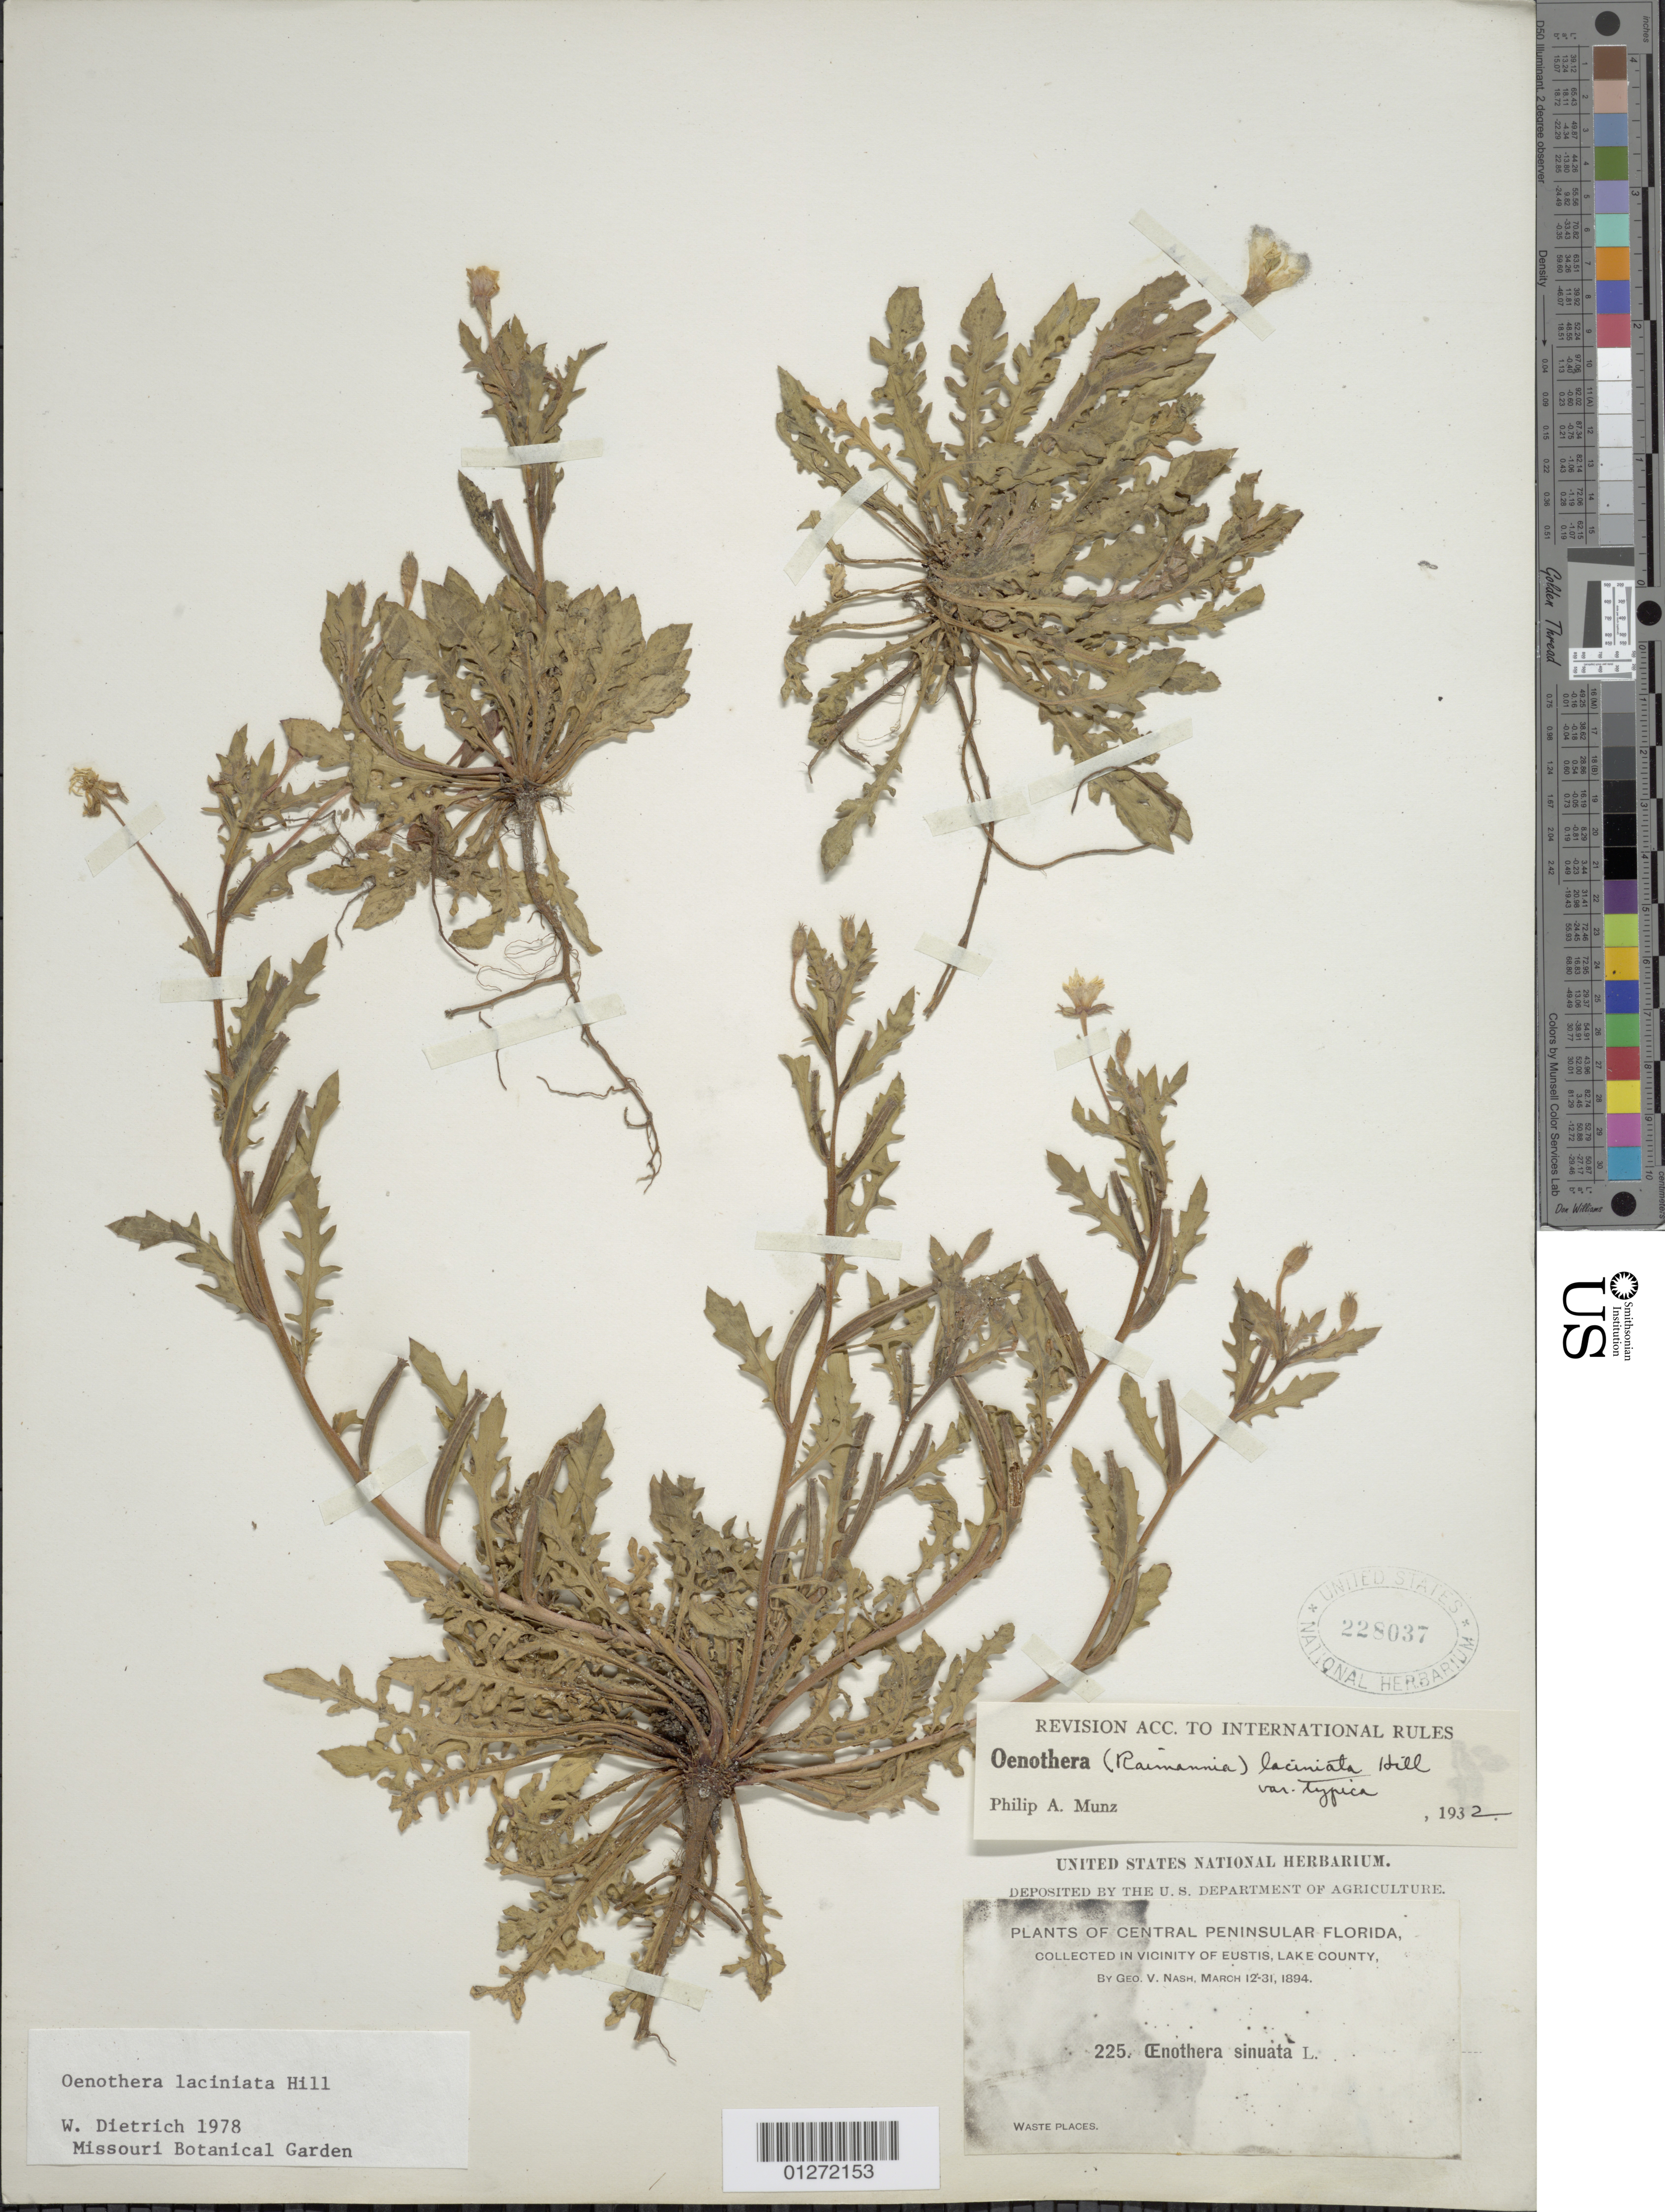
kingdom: Plantae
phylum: Tracheophyta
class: Magnoliopsida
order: Myrtales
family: Onagraceae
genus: Oenothera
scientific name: Oenothera laciniata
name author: Hill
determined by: Dietrich, W.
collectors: G. V. Nash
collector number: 225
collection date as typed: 12 Mar 1894 to 31 Mar 1894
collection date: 1894-03-12/1894-03-31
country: United States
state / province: Florida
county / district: Lake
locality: Vicinity of Eustis.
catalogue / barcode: US 228037